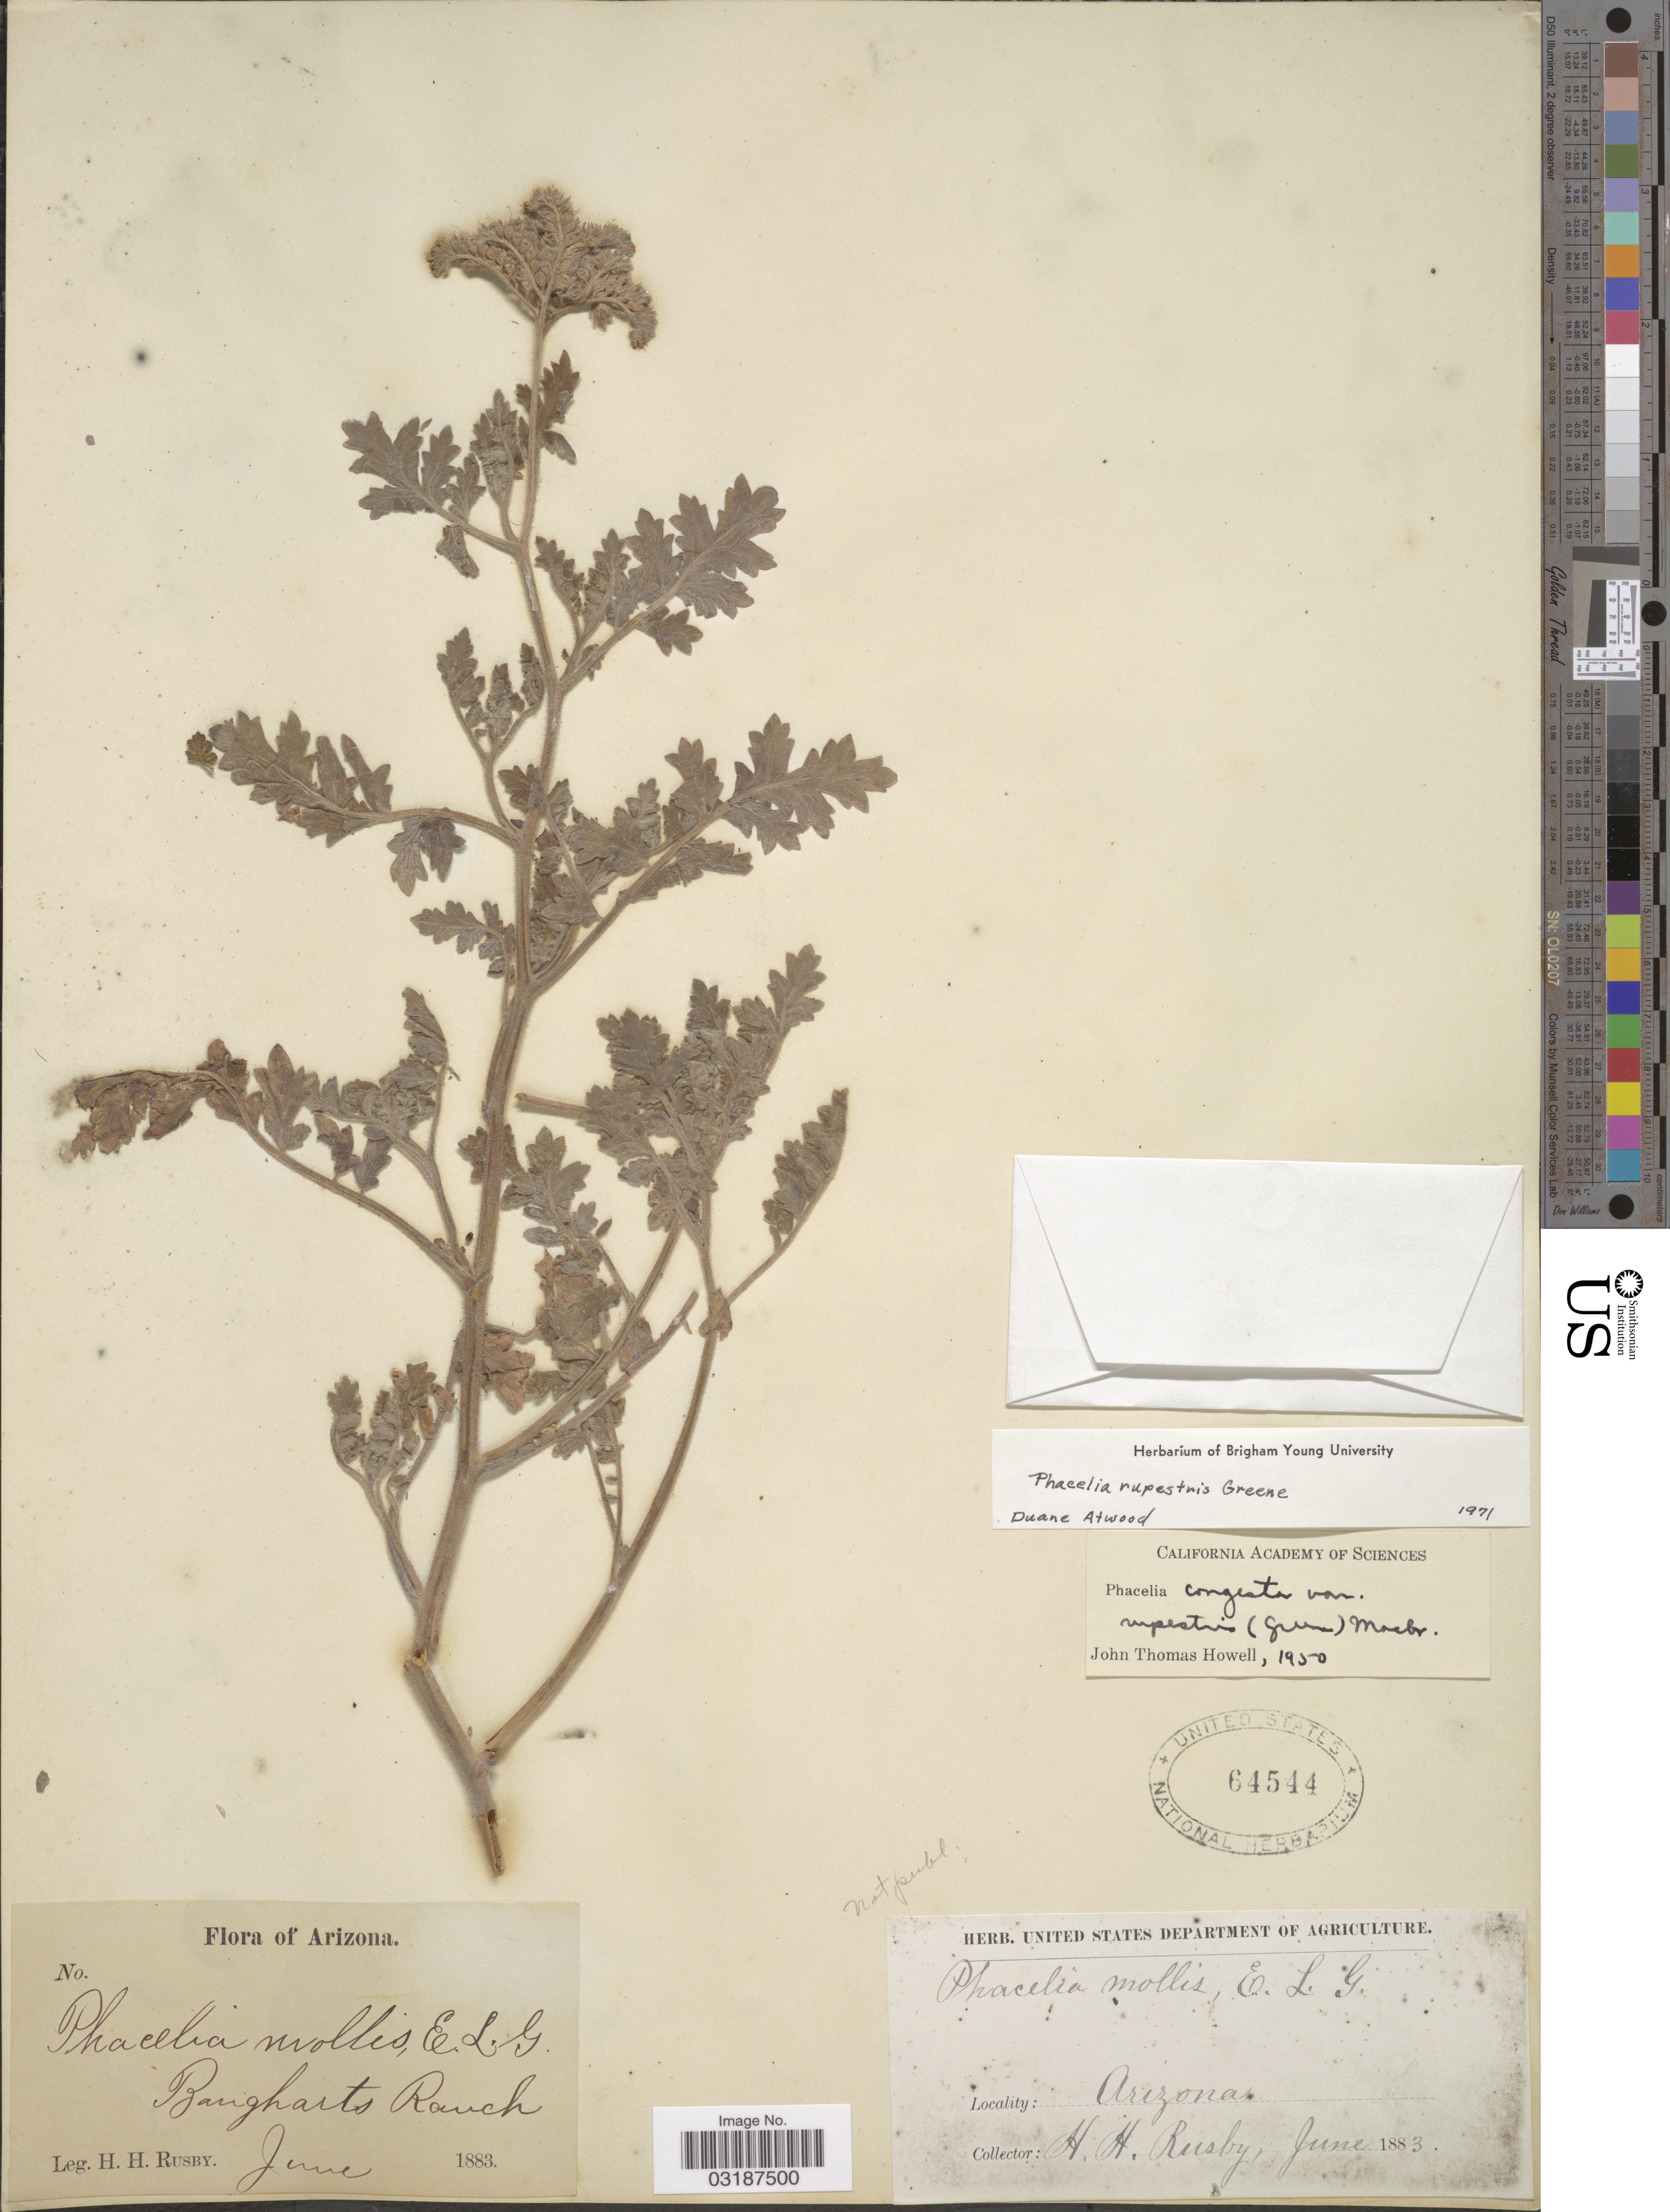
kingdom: Plantae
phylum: Tracheophyta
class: Magnoliopsida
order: Boraginales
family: Hydrophyllaceae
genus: Phacelia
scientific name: Phacelia rupestris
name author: Greene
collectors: H. H. Rusby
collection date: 1883-06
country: United States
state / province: Arizona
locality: Bangharts Ranch.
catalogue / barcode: US 64544